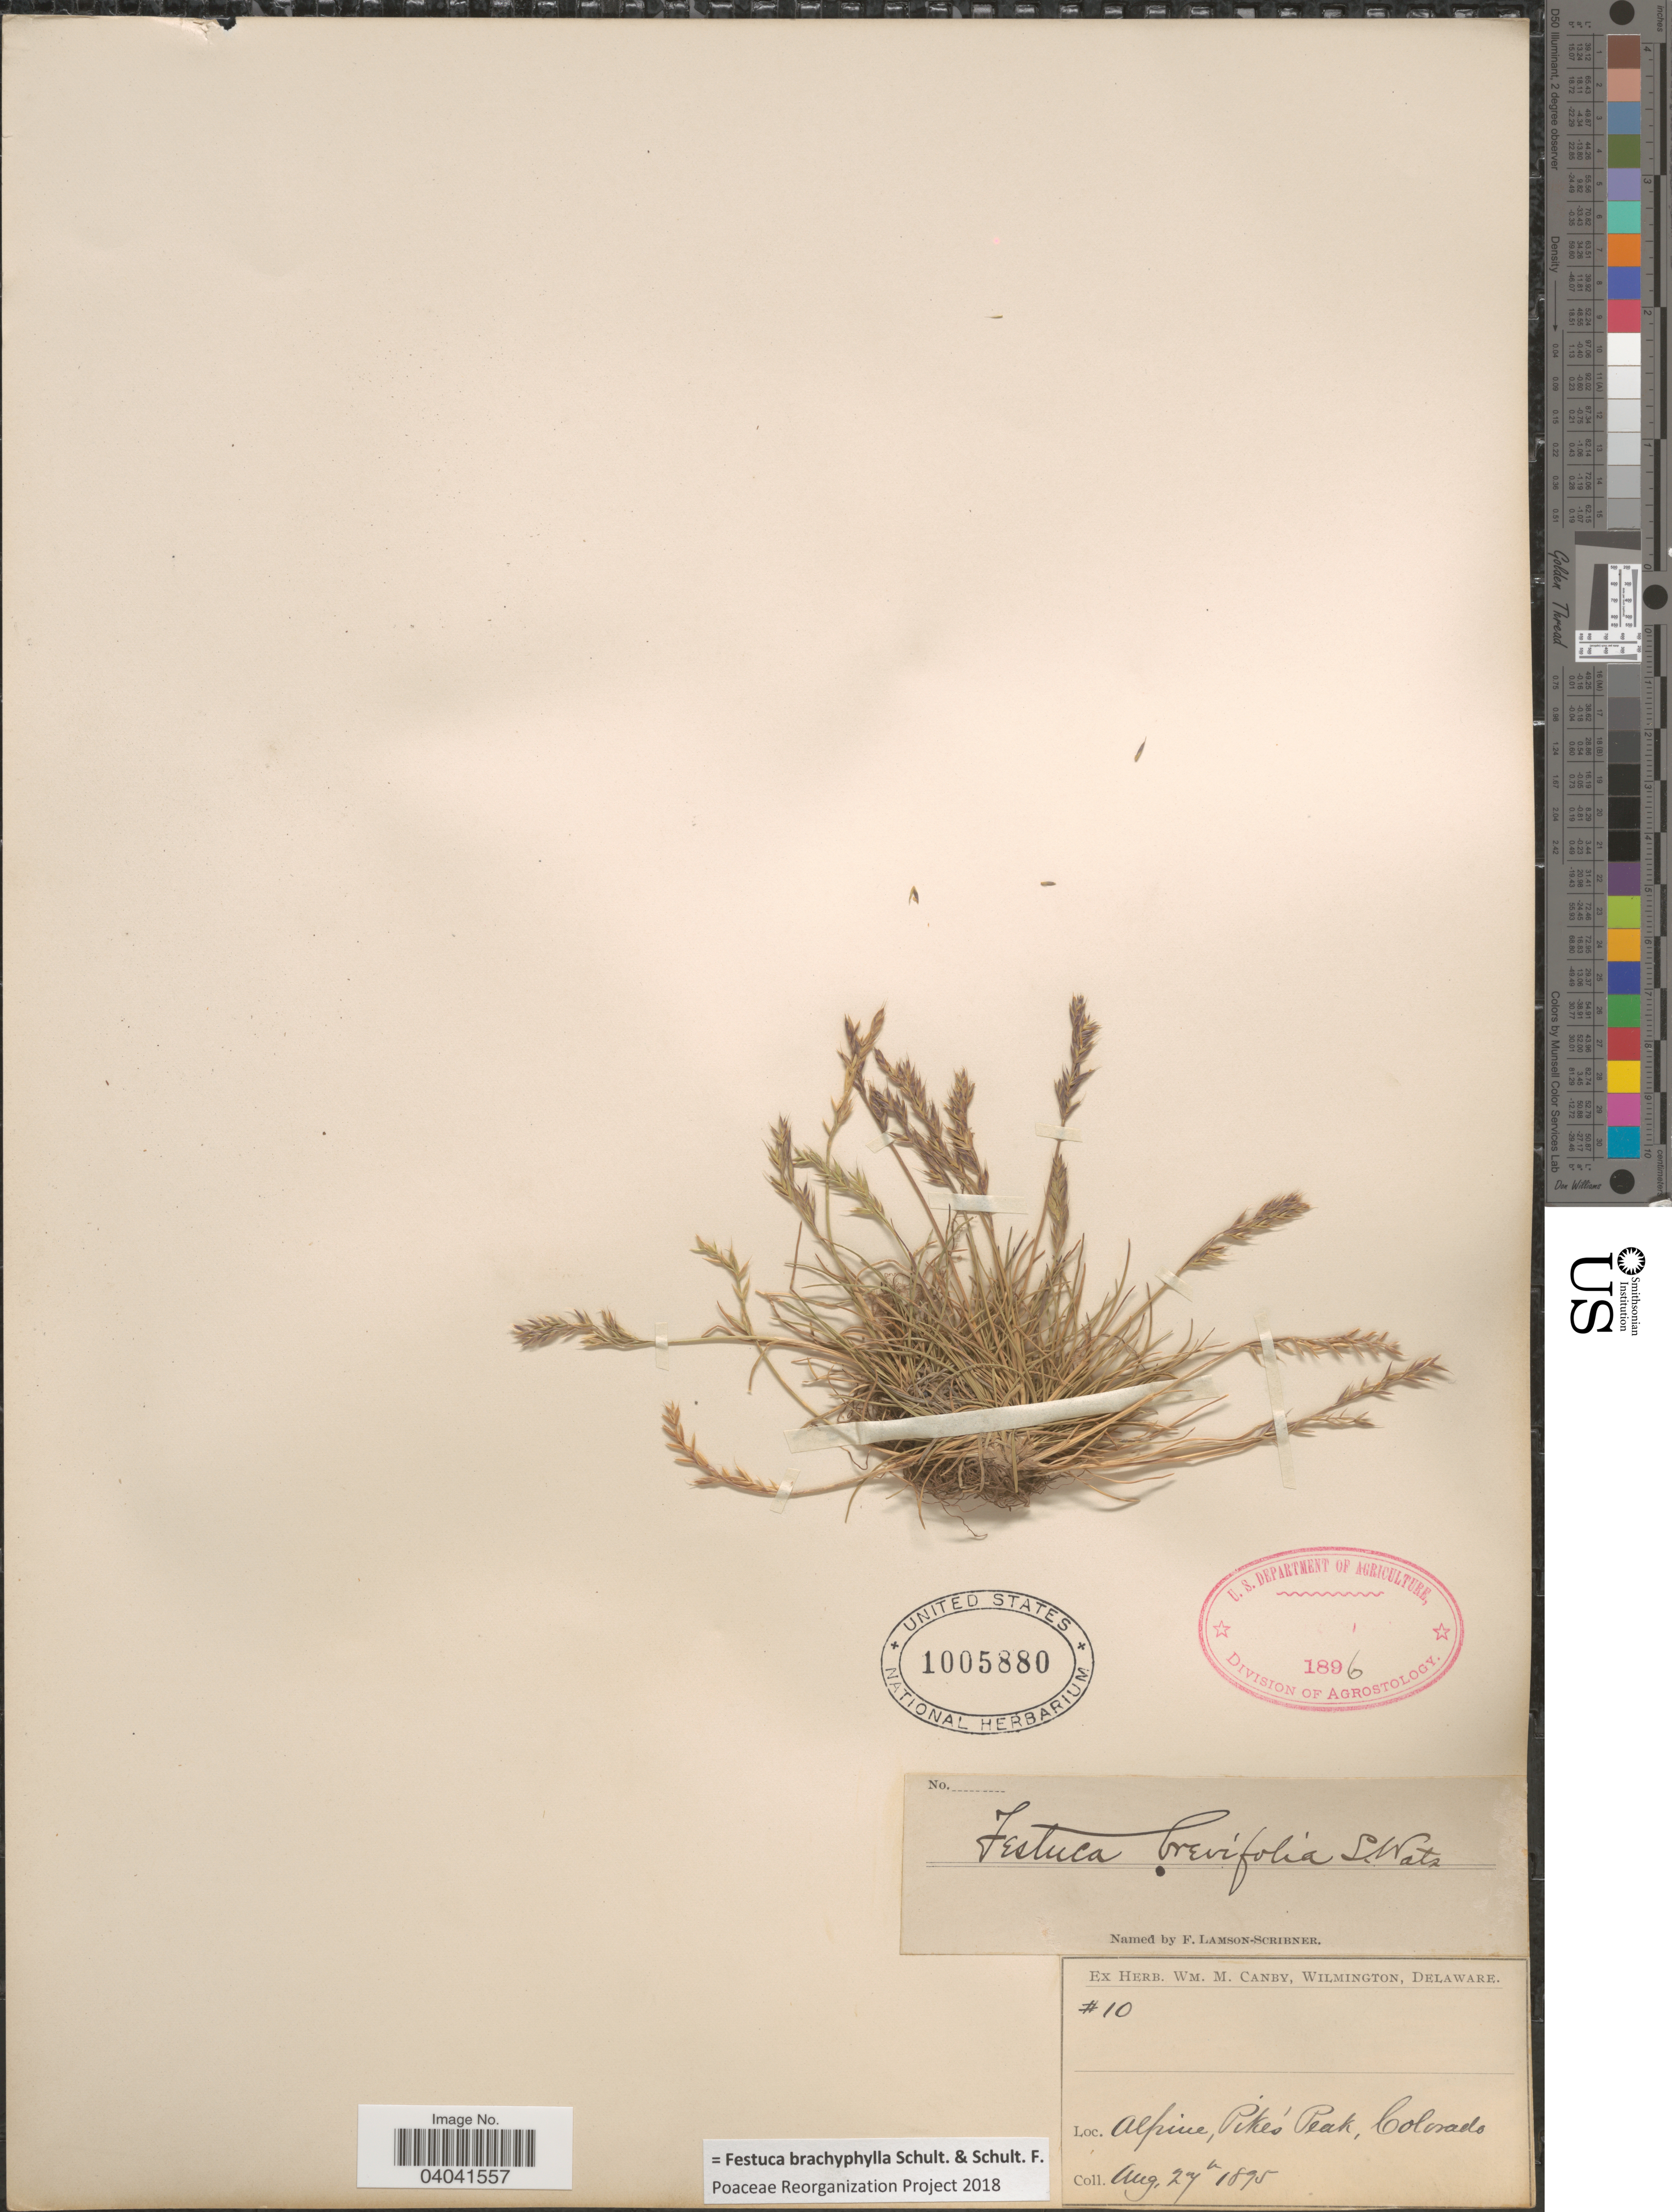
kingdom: Plantae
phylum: Tracheophyta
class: Liliopsida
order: Poales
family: Poaceae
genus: Festuca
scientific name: Festuca brachyphylla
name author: Schult. & Schult. f.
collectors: W. Canby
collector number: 10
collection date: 1895-08-27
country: United States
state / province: Colorado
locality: Alpine, Pike's Peak.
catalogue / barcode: US 1005880